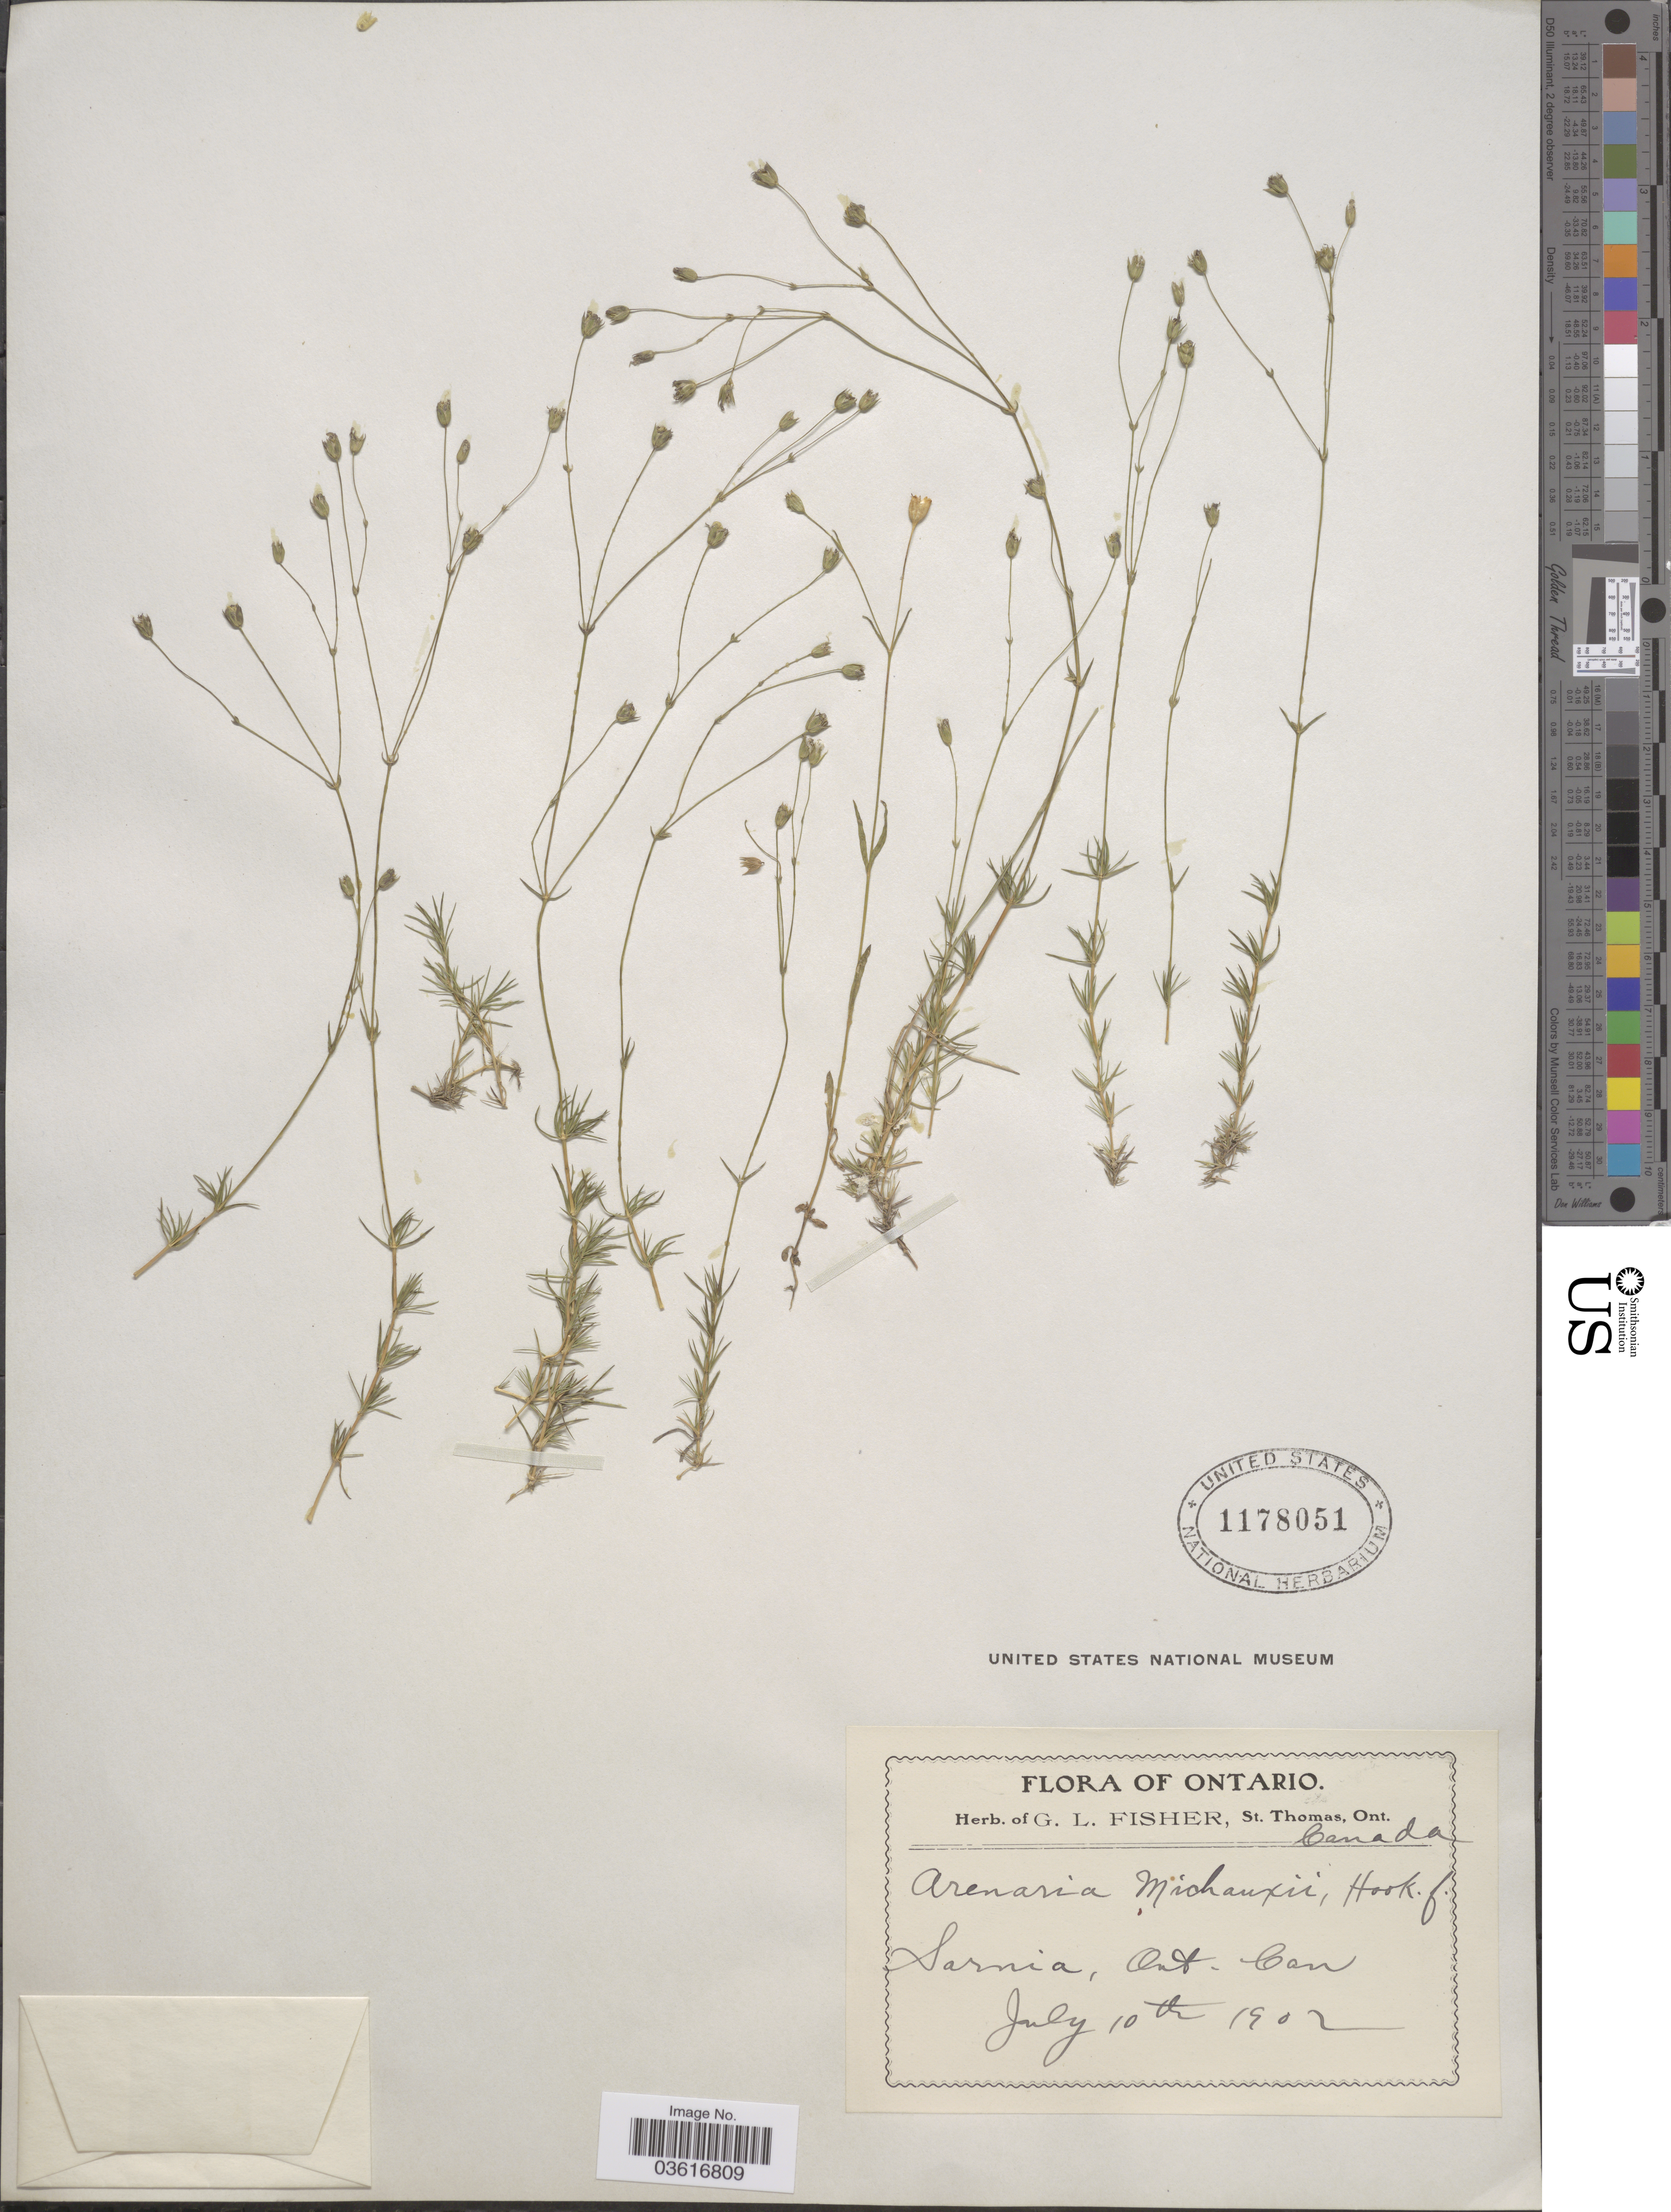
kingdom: Plantae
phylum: Tracheophyta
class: Magnoliopsida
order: Caryophyllales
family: Caryophyllaceae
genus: Minuartia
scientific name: Minuartia stricta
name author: (Sw.) Hiern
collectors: ex herb. Geo L. Fisher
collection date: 1902-07-10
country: Canada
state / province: Ontario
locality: Sarnia.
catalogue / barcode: US 1178051